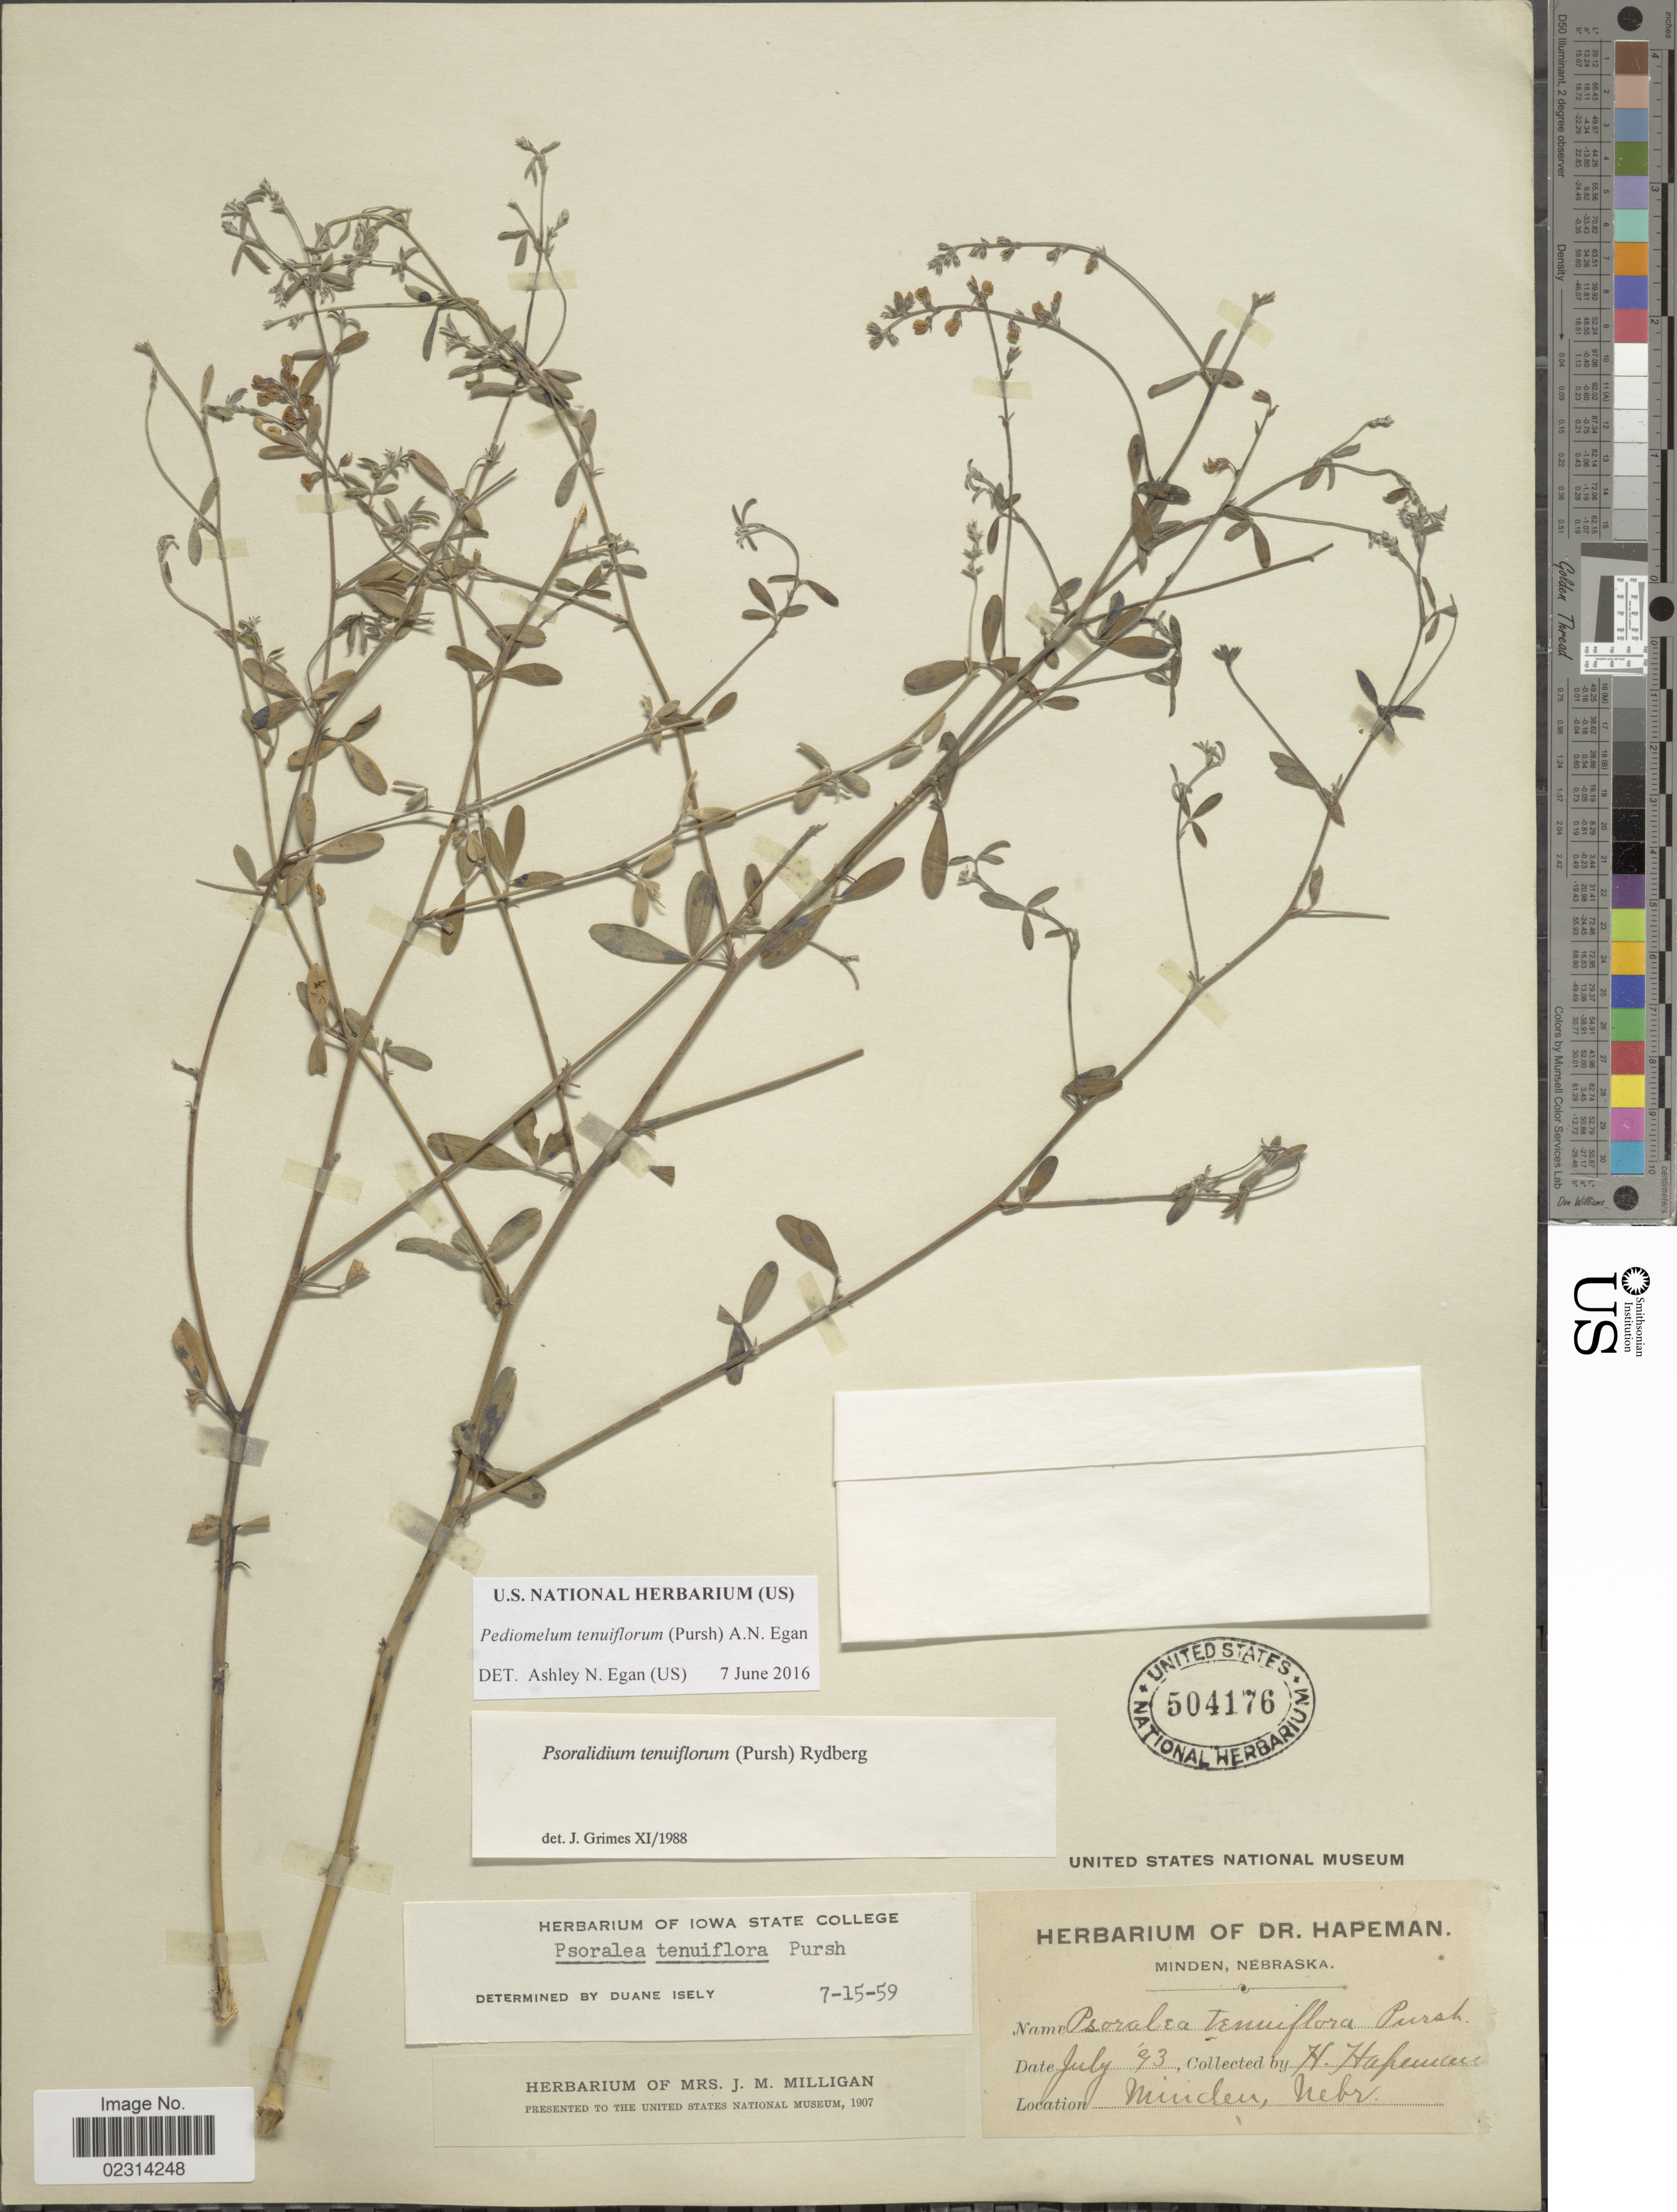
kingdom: Plantae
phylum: Tracheophyta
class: Magnoliopsida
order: Fabales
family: Fabaceae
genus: Psoralidium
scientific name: Psoralidium tenuiflorum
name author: (Pursh) Rydb.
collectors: H. Hapeman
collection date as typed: Transcribed d/m/y: /7/93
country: United States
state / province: Nebraska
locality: Minden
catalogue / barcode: US 504176